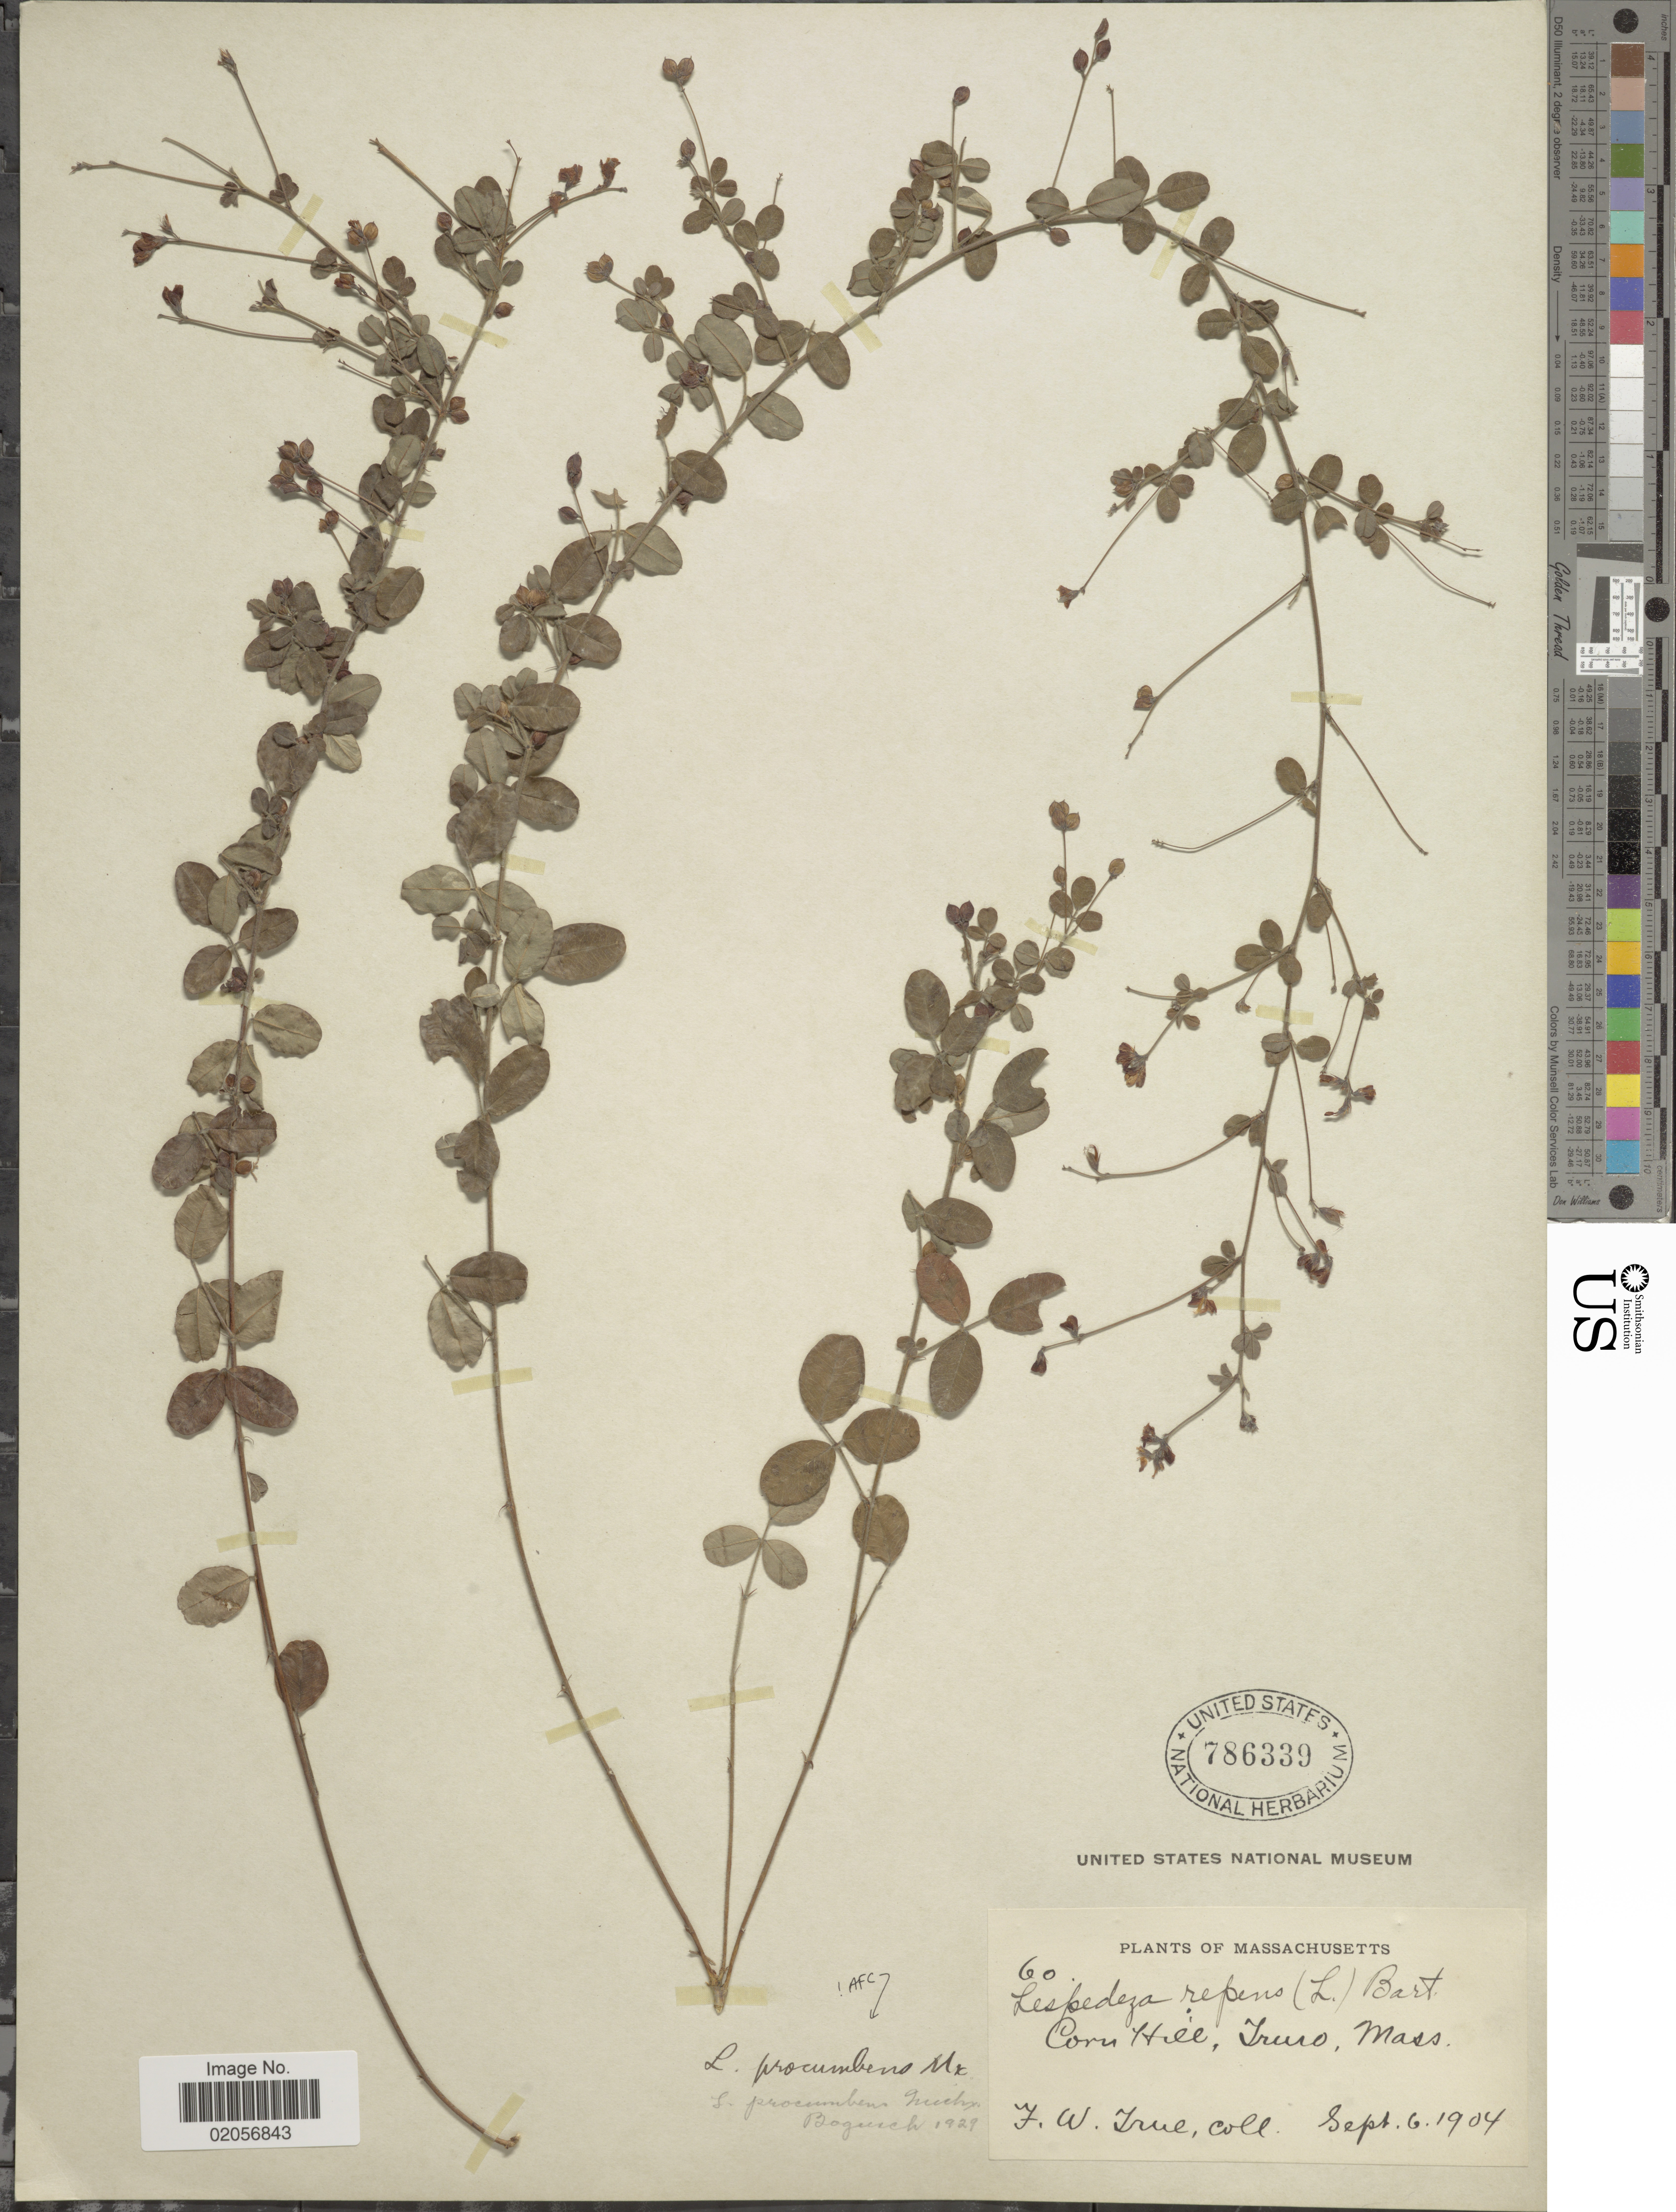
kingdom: Plantae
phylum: Tracheophyta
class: Magnoliopsida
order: Fabales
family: Fabaceae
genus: Lespedeza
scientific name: Lespedeza procumbens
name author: Michx.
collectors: F. True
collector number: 60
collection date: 1904-09-06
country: United States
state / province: Massachusetts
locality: Corn Hill, Truro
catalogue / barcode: US 786339